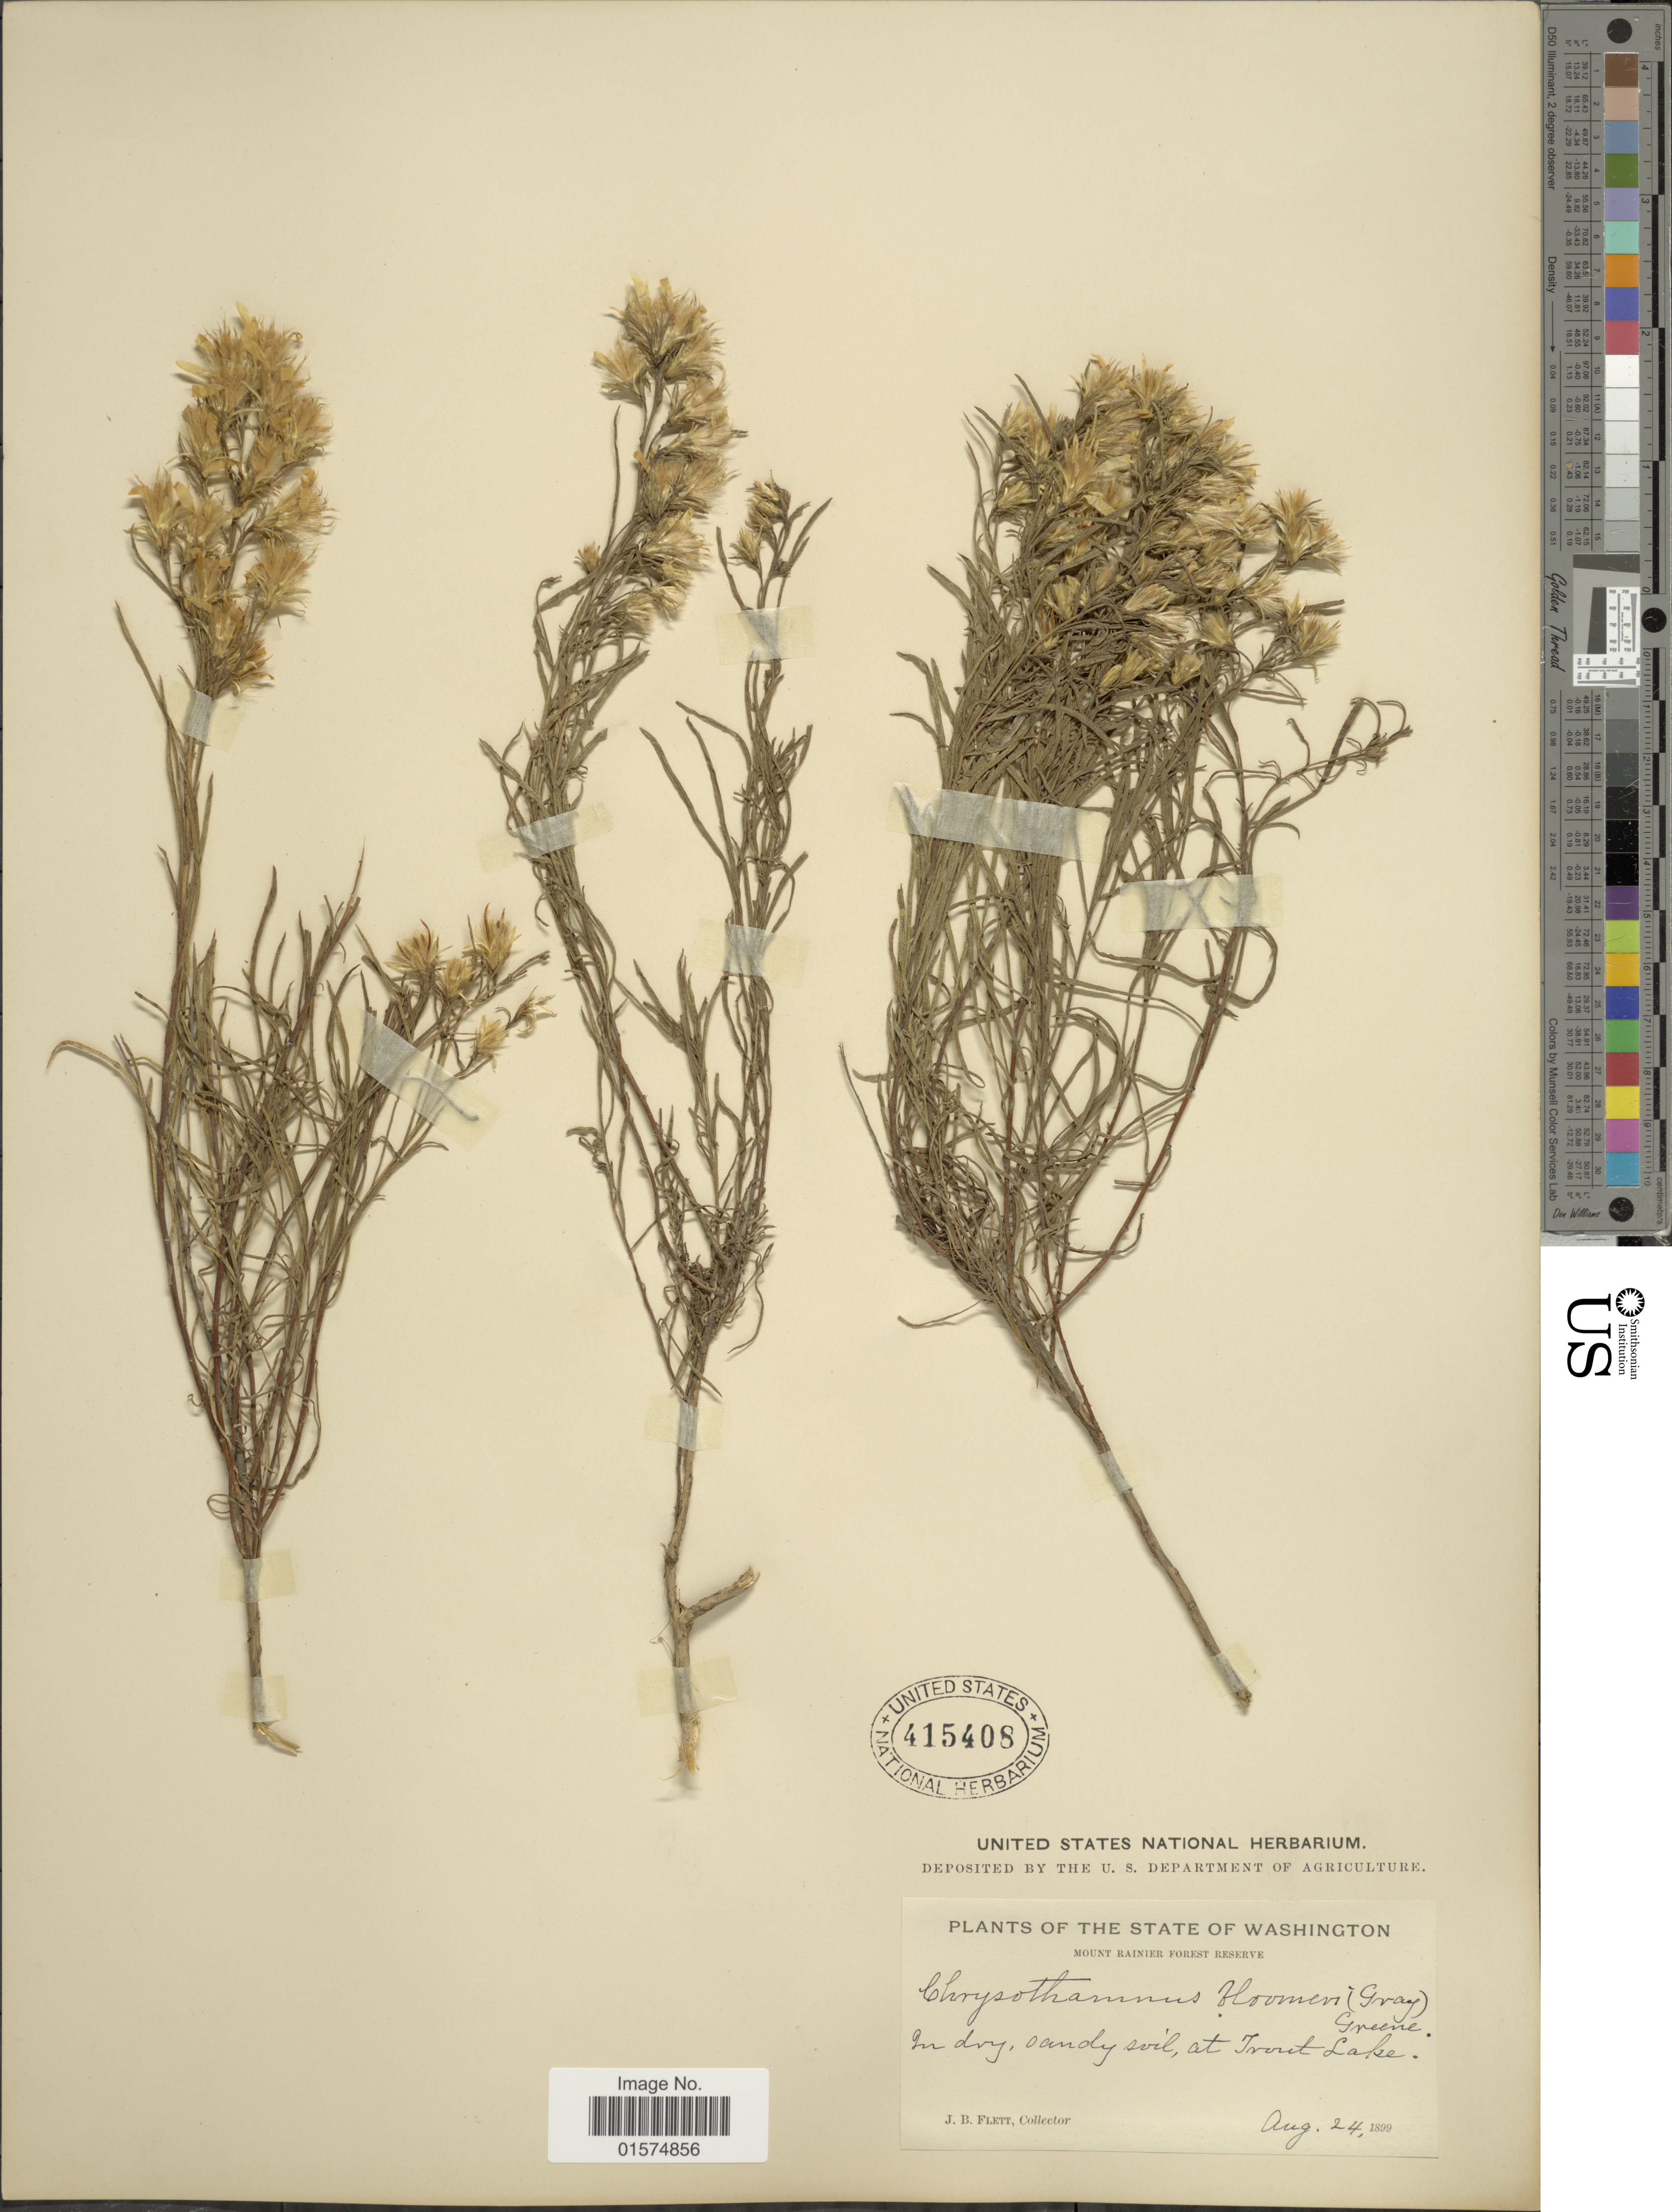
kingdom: Plantae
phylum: Tracheophyta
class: Magnoliopsida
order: Asterales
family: Asteraceae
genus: Ericameria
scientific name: Ericameria bloomeri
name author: (A. Gray) J.F. Macbr.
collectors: J. Flett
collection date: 1899-08-24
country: United States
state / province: Washington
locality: Mount Rainier Forest Reserve. At Trout Lake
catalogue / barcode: US 415408